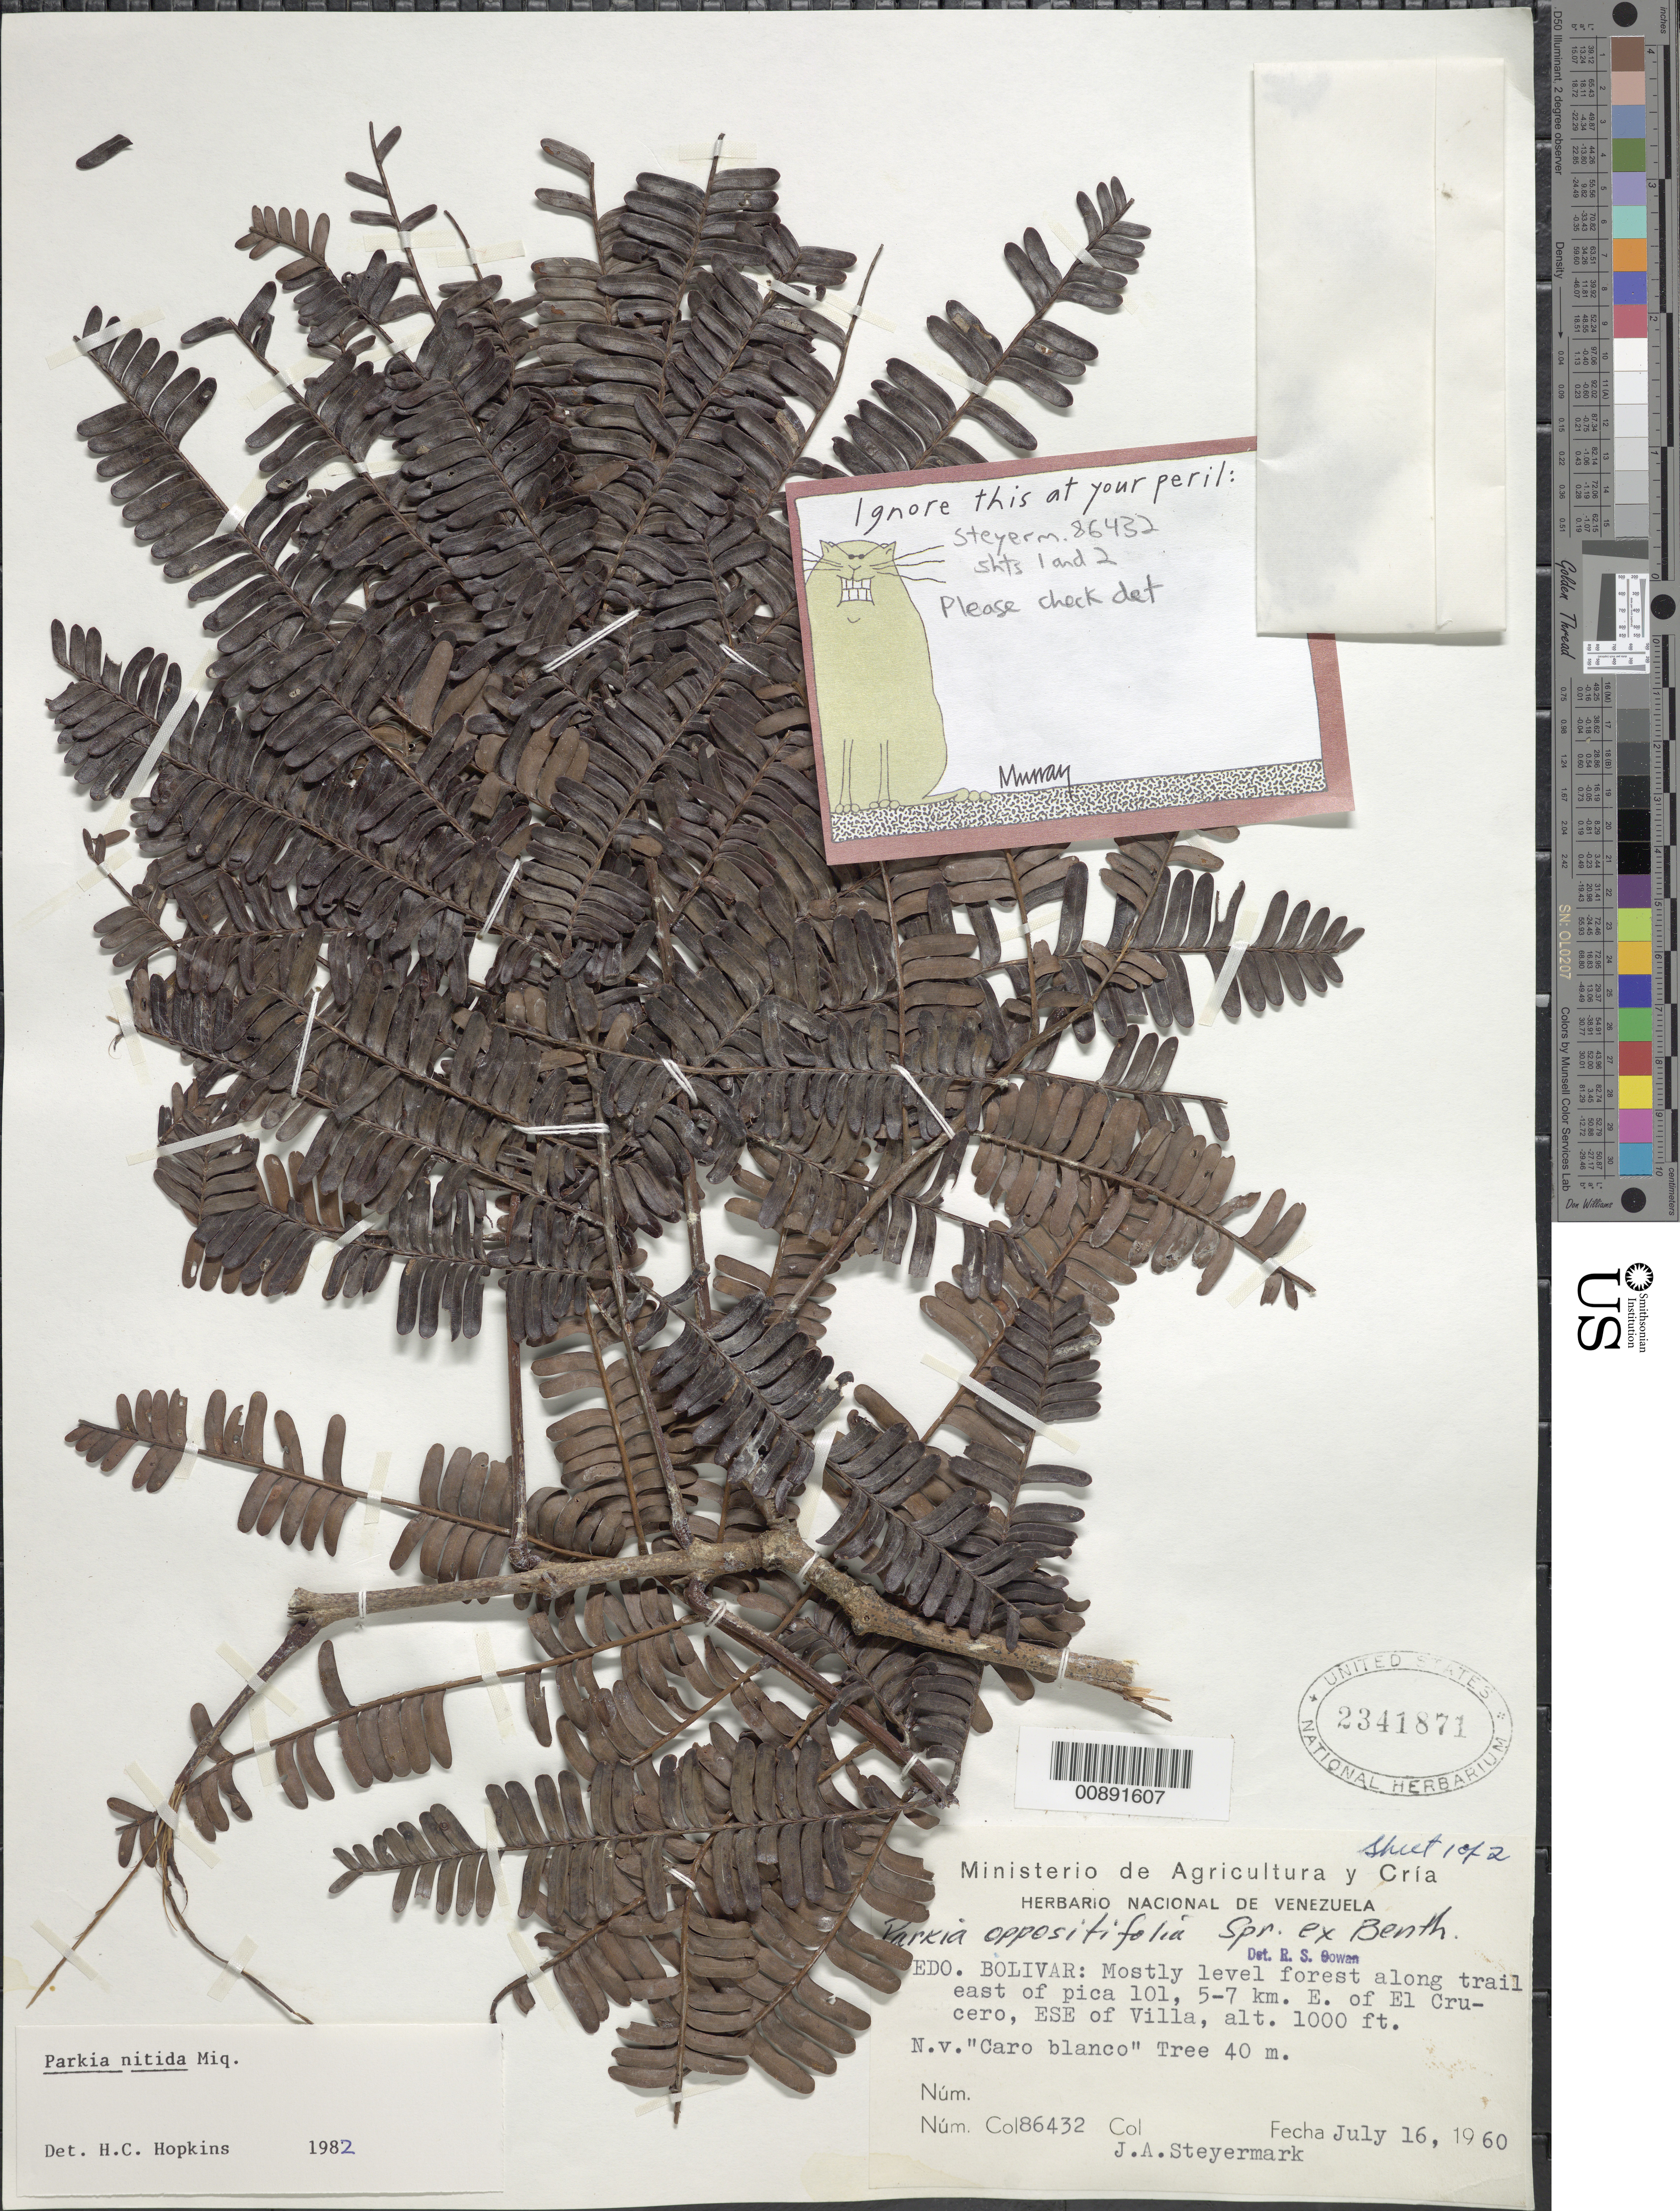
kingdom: Plantae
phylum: Tracheophyta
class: Magnoliopsida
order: Fabales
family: Fabaceae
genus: Parkia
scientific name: Parkia nitida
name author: Miq.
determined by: Hopkins, H. C.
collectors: J. Steyermark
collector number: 86432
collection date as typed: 16-Jul-60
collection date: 1960-07-16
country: Venezuela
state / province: Bolívar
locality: Altiplanicie de Nuria, trail E of pk 101, 5-7 km E of El Cruzero, ESE of Villa Lola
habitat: Mostly level forest along trail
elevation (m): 305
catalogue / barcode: US 2341871